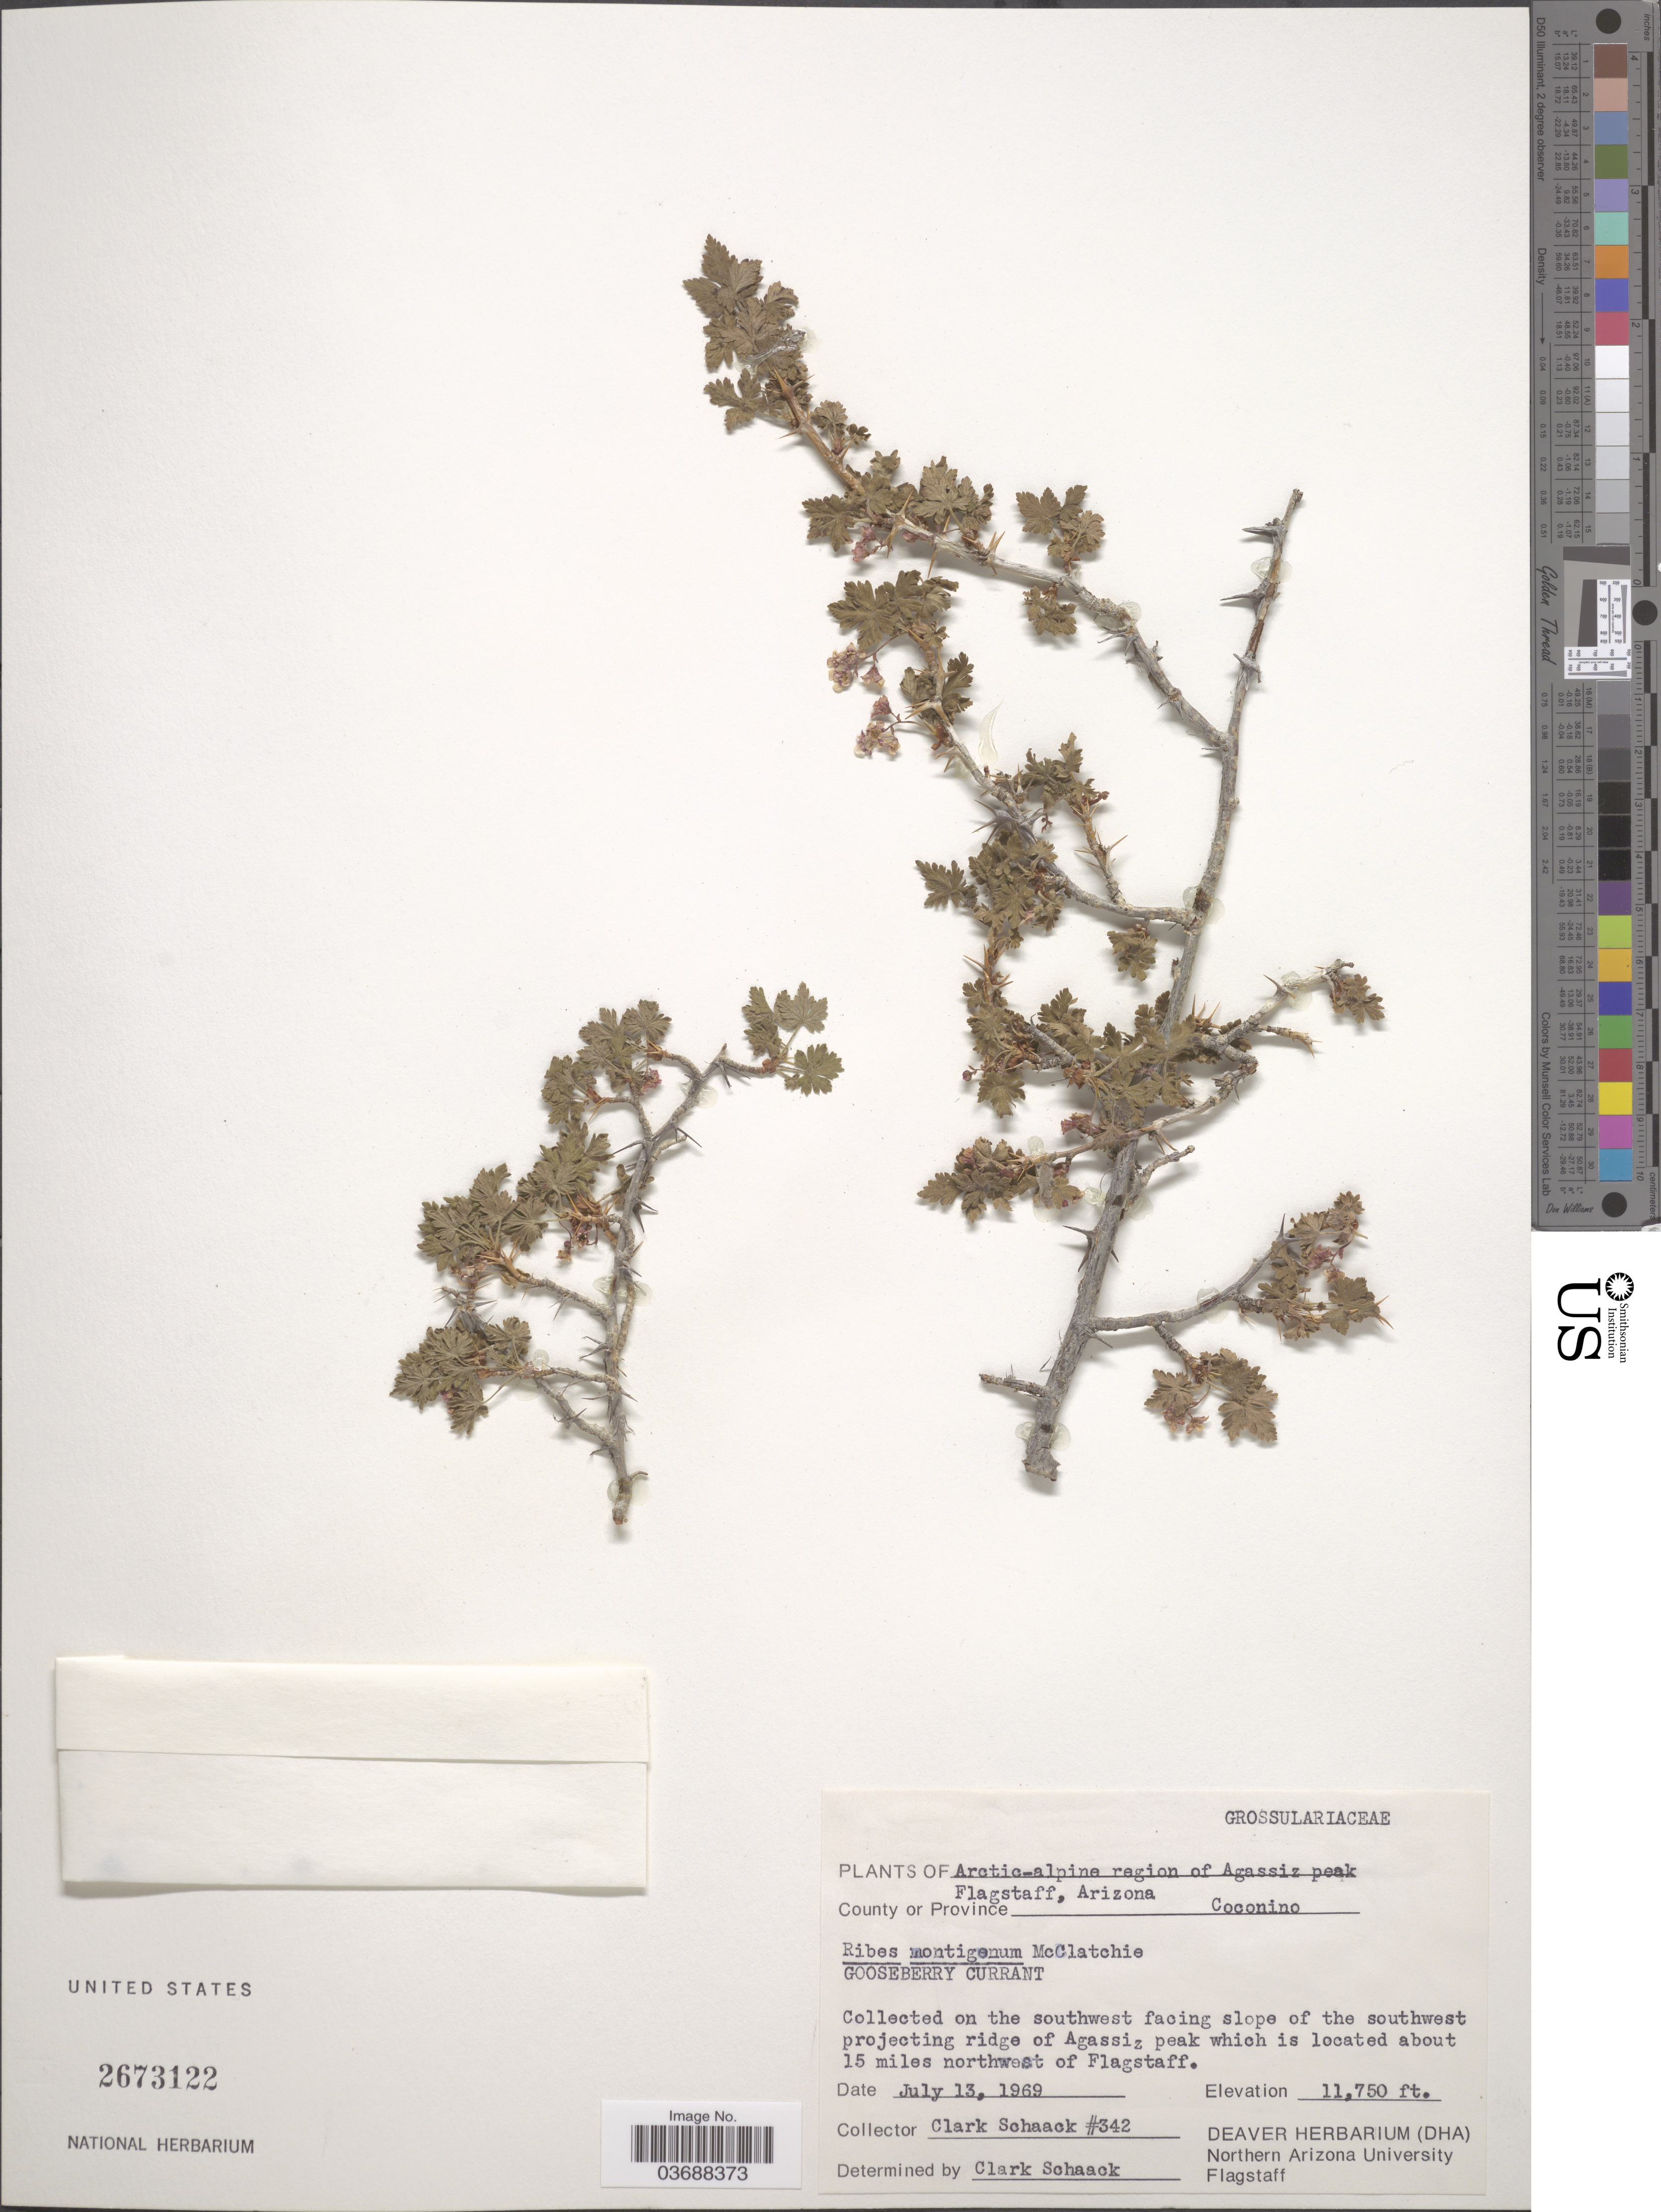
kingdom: Plantae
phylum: Tracheophyta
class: Magnoliopsida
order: Saxifragales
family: Grossulariaceae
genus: Ribes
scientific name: Ribes montigenum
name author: McClatchie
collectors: C. G. Schaack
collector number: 342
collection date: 1969-07-13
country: United States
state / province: Arizona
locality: Arctic-alpine region of Agassiz peak. Flagstaff. County or Province Coconino. On the southwest facing slope of the southwest projecting ridge of Agassiz peak which is located about 15 miles northwest of Flagstaff.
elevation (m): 3581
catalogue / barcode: US 2673122